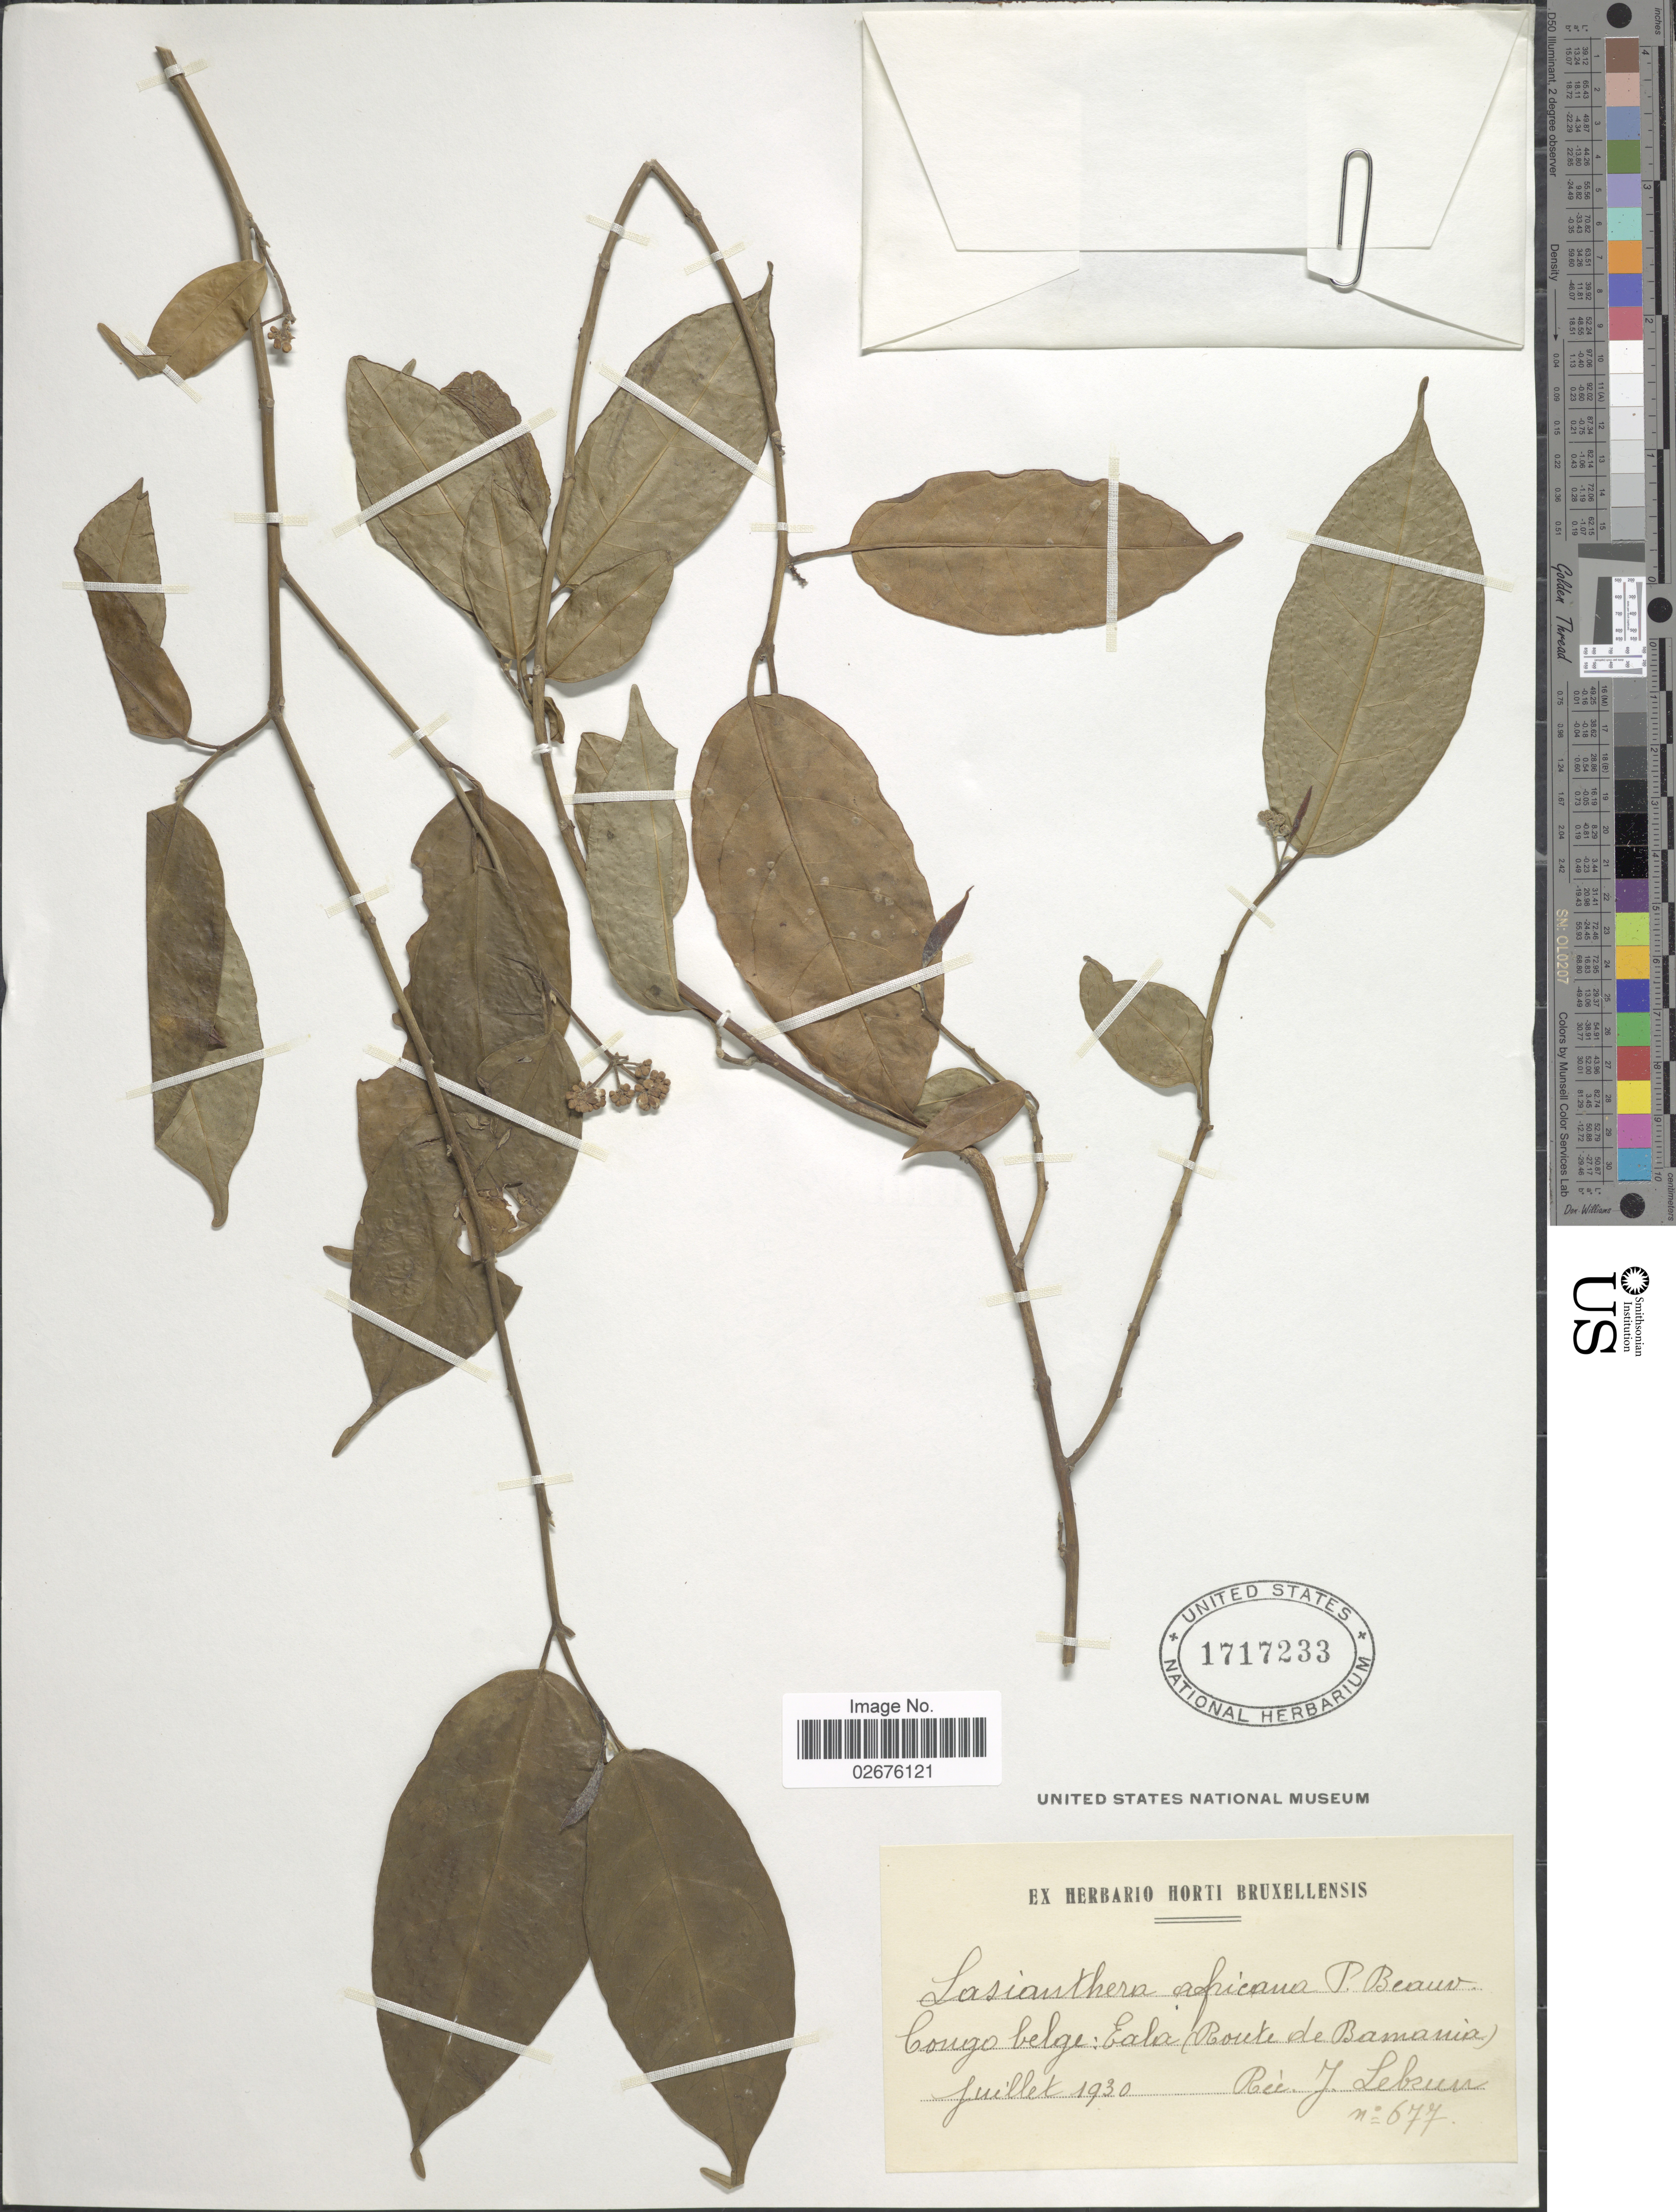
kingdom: Plantae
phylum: Tracheophyta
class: Magnoliopsida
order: Gentianales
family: Rubiaceae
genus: Lasianthus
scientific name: Lasianthus africanus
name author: Hiern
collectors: J. A. Lebrun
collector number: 677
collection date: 1930-07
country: Congo, Democratic Republic of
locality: Congo belge: Eala (Route de Bamania)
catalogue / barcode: US 1717233